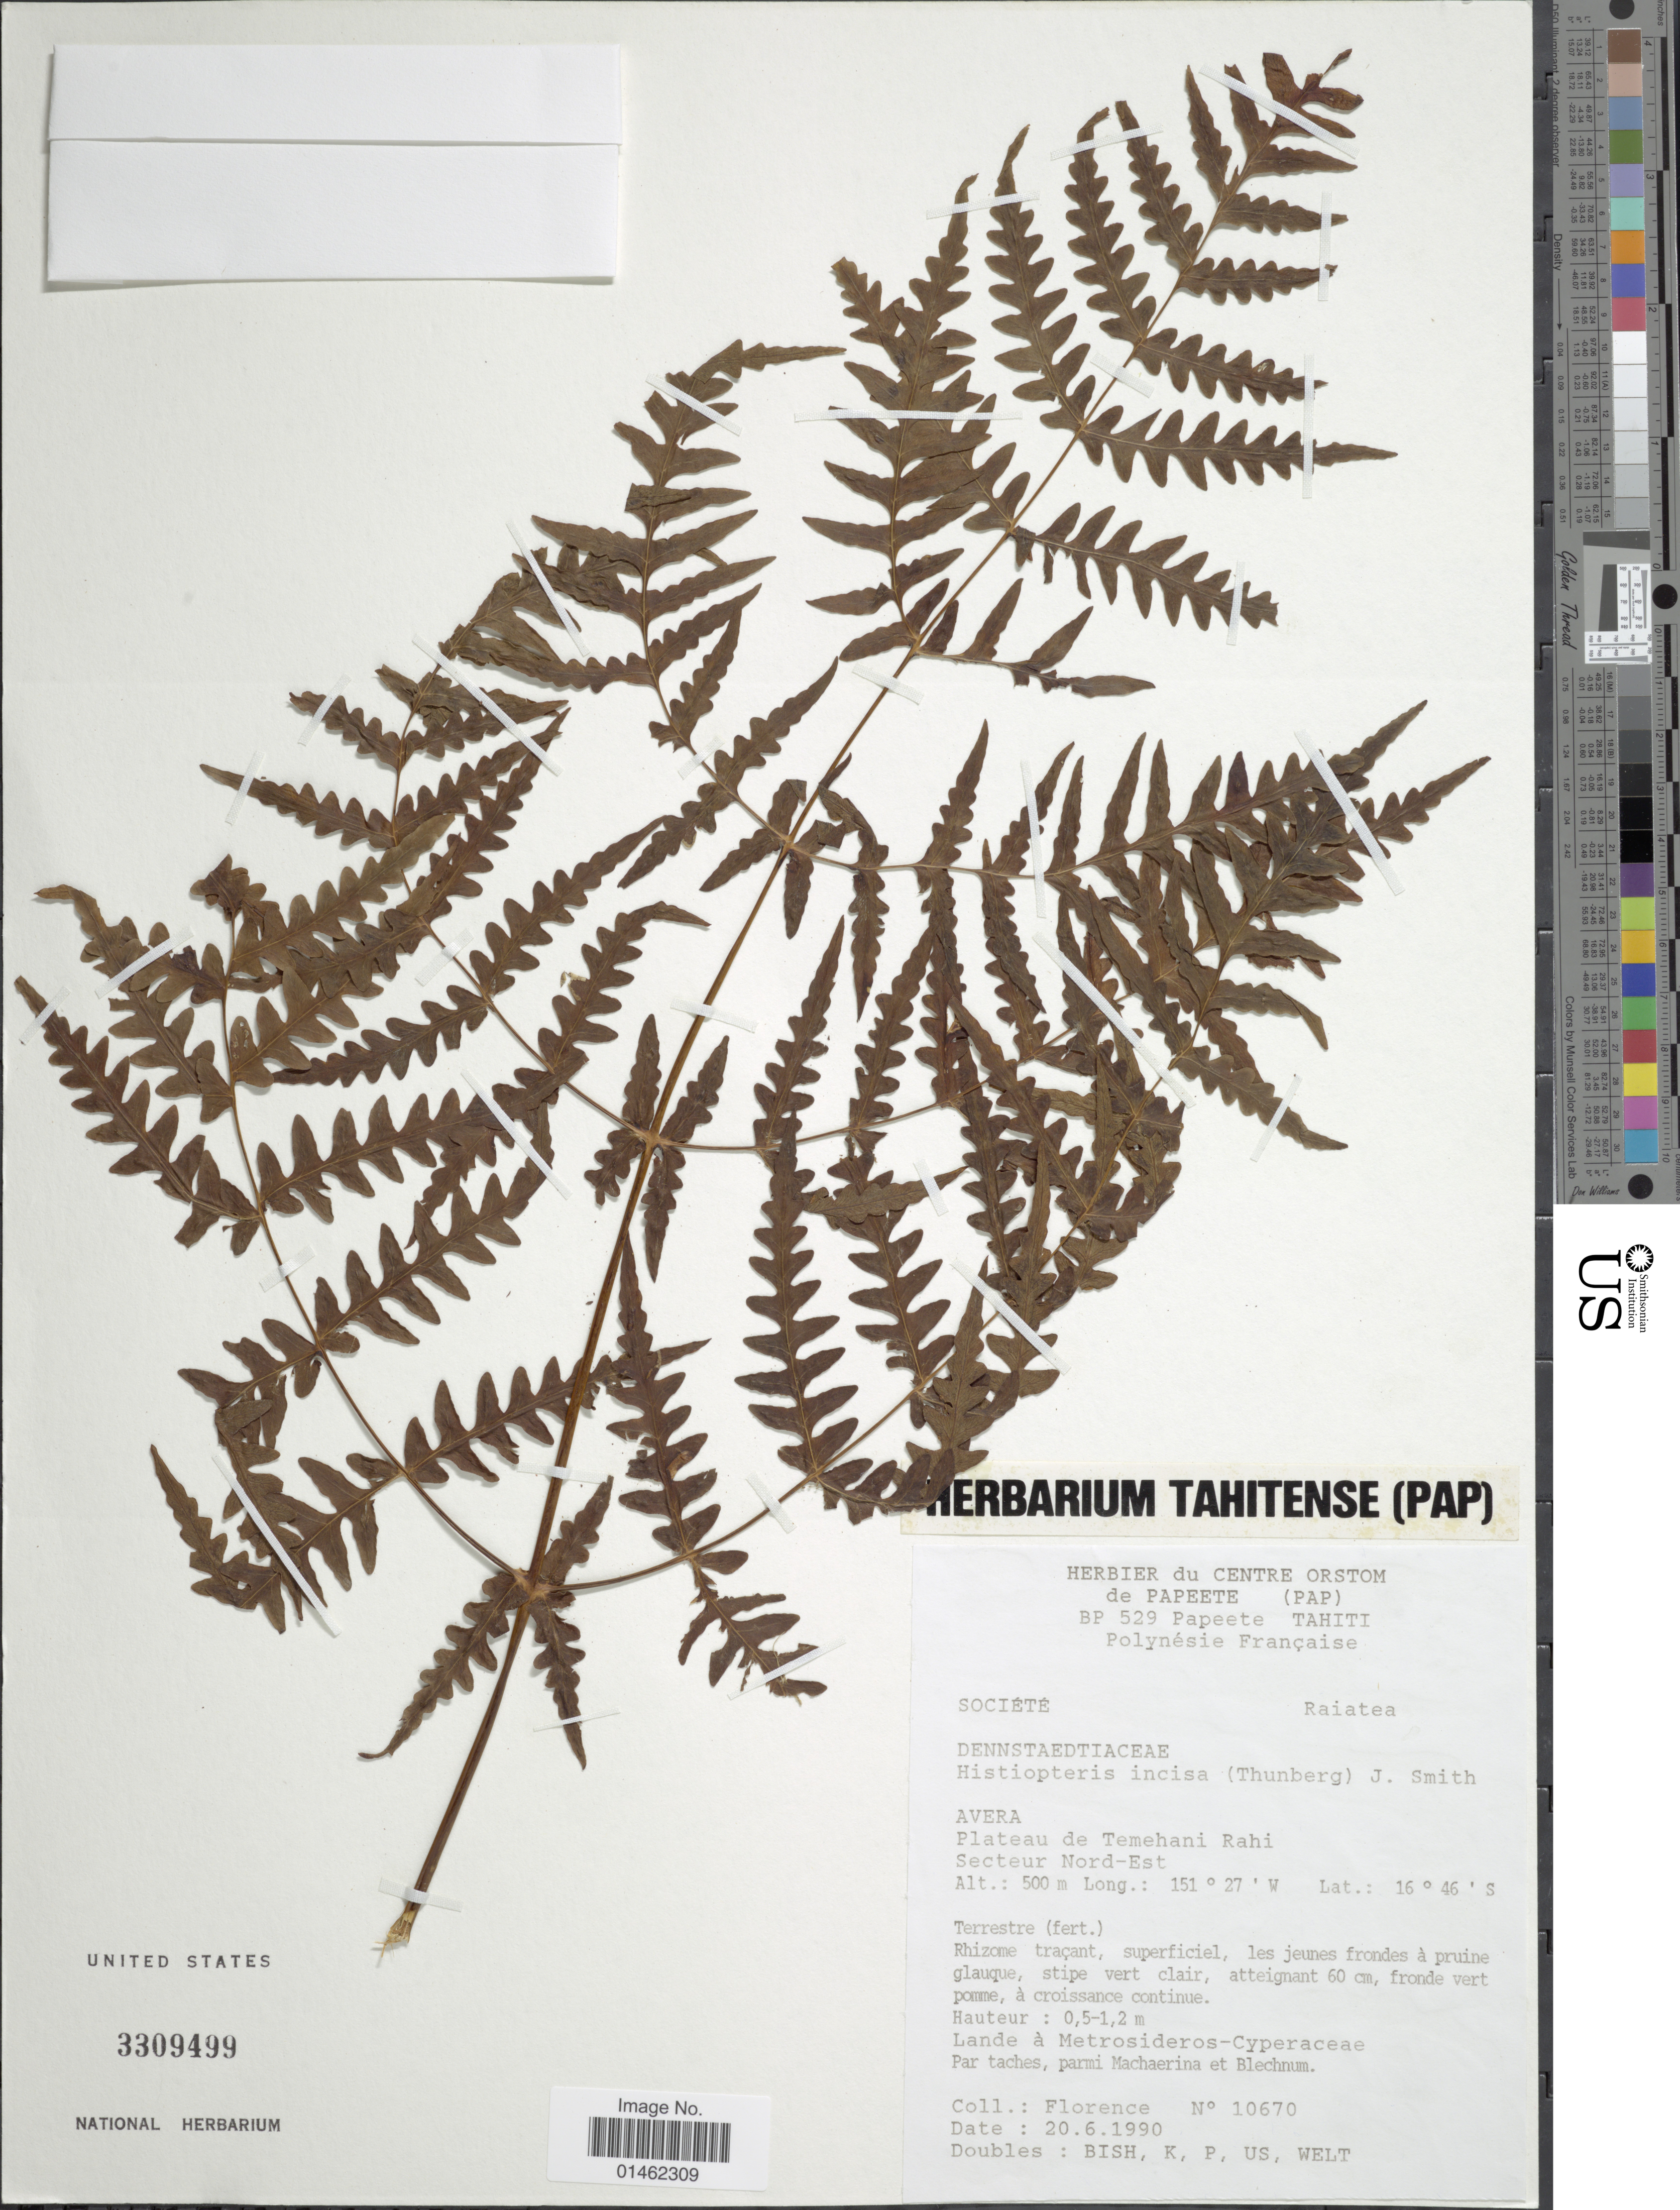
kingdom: Plantae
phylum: Tracheophyta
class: Polypodiopsida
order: Polypodiales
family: Dennstaedtiaceae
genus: Histiopteris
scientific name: Histiopteris incisa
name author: (Thunb.) J. Sm.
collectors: -. Florence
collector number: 10670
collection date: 1990-06-20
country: French Polynesia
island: Tahiti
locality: Tahiti, Avera, Plateau de Temehani Rahi, Secteur Nord-Est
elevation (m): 500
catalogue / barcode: US 3309499